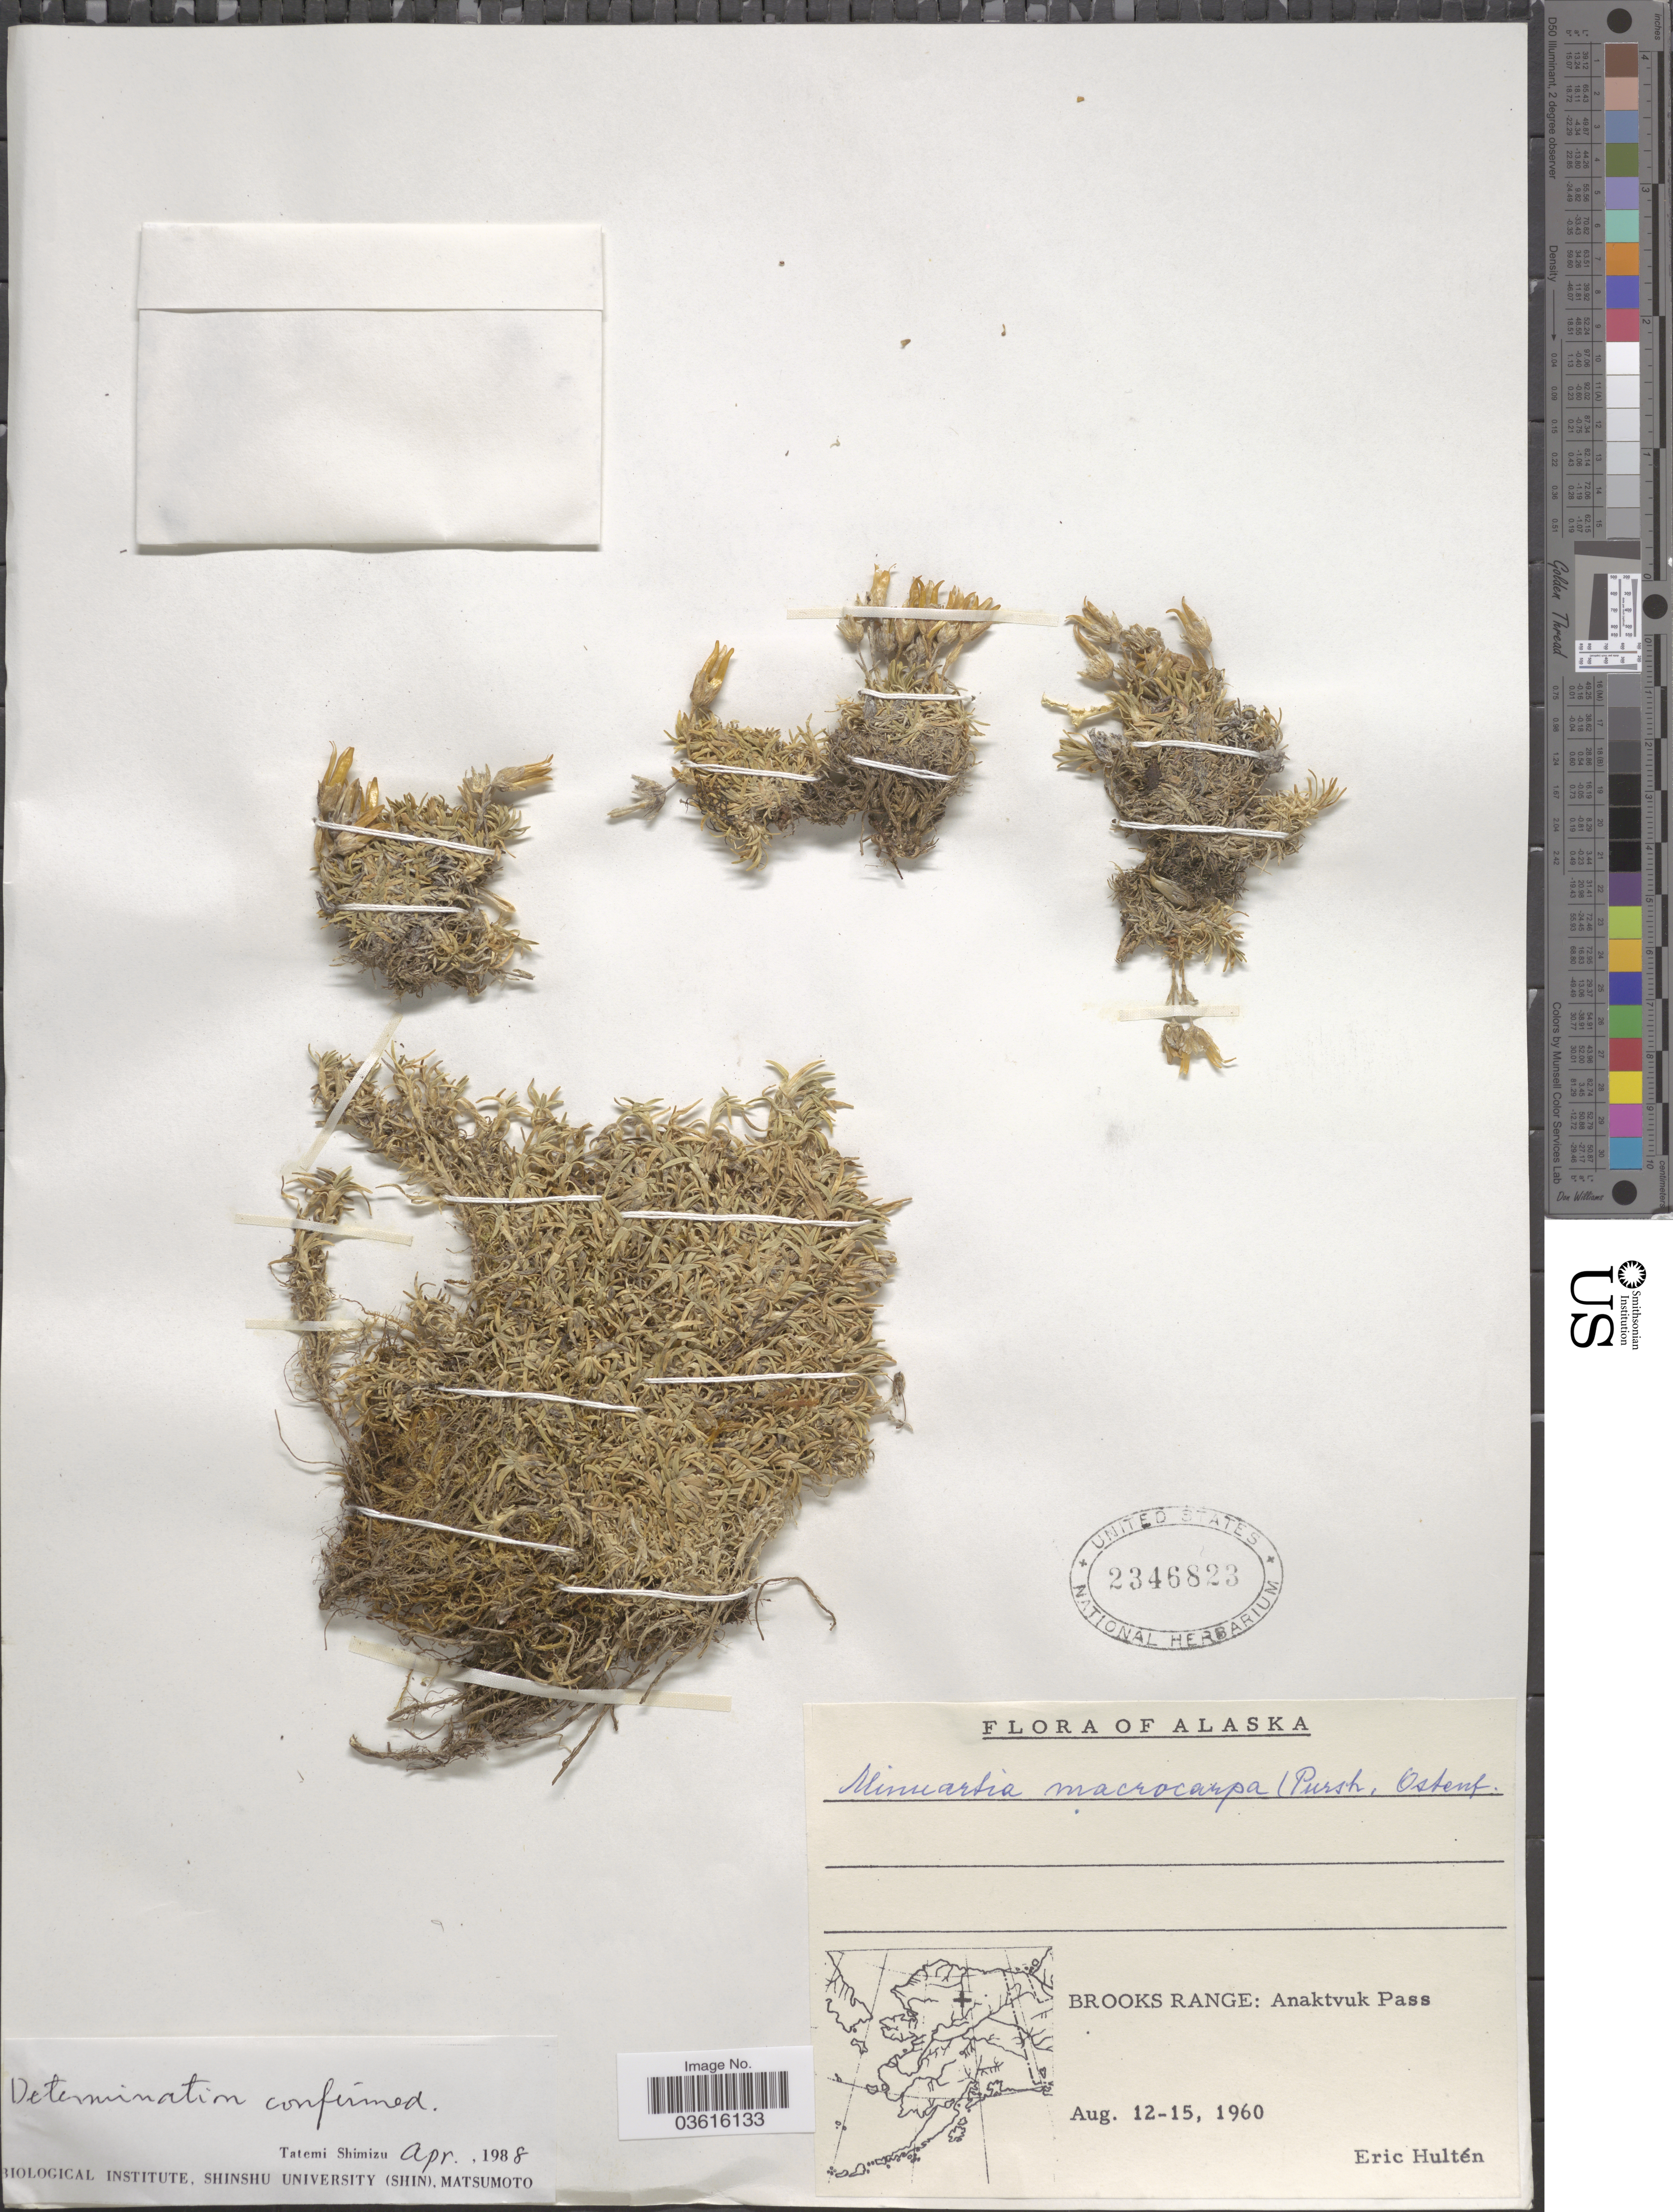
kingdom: Plantae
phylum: Tracheophyta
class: Magnoliopsida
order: Caryophyllales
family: Caryophyllaceae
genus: Pseudocherleria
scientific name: Pseudocherleria macrocarpa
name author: (Pursh) Dillenb. & Kadereit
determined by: U.S. National Herbarium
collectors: E. G. Hultén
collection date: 1960-08-12/1960-08-15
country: United States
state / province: Alaska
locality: Brooks Range: Anaktvuk Pass.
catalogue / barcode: US 2346823